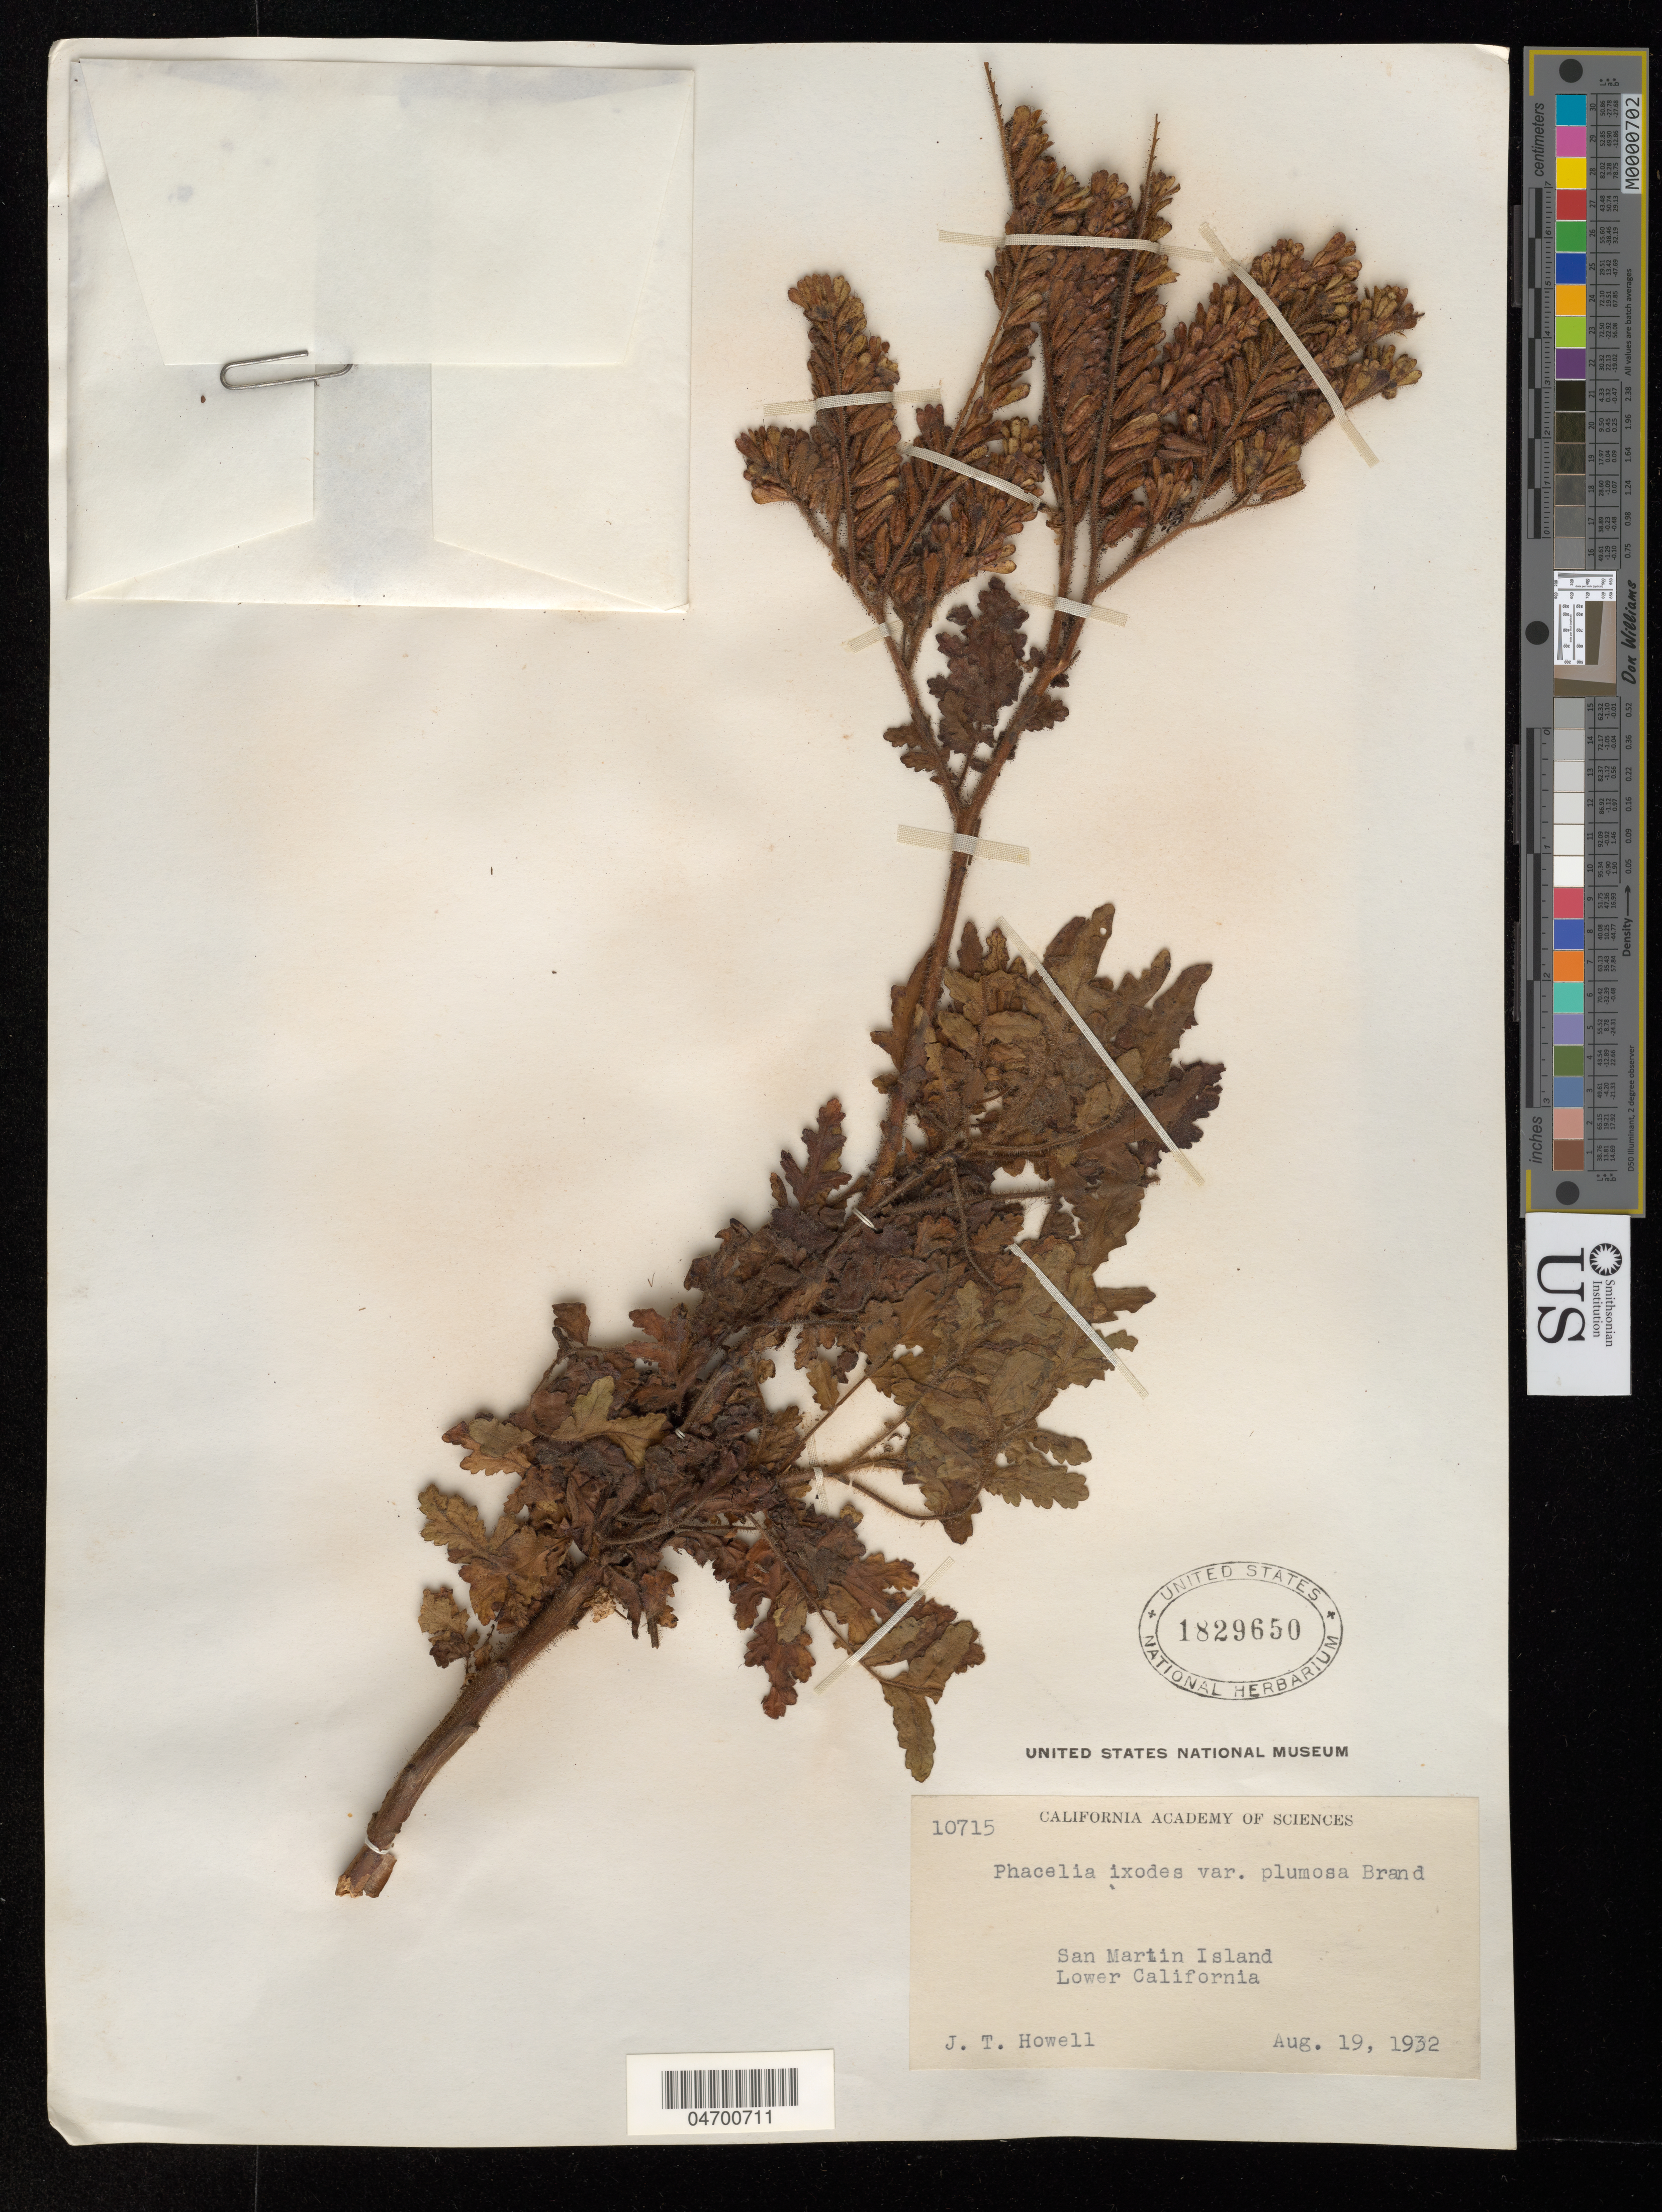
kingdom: Plantae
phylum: Tracheophyta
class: Magnoliopsida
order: Boraginales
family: Hydrophyllaceae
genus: Phacelia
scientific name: Phacelia ixodes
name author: Kellogg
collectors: J. T. Howell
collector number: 10715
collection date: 1932-08-19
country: Mexico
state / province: Baja California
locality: San Martin Island.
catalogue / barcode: US 1829650